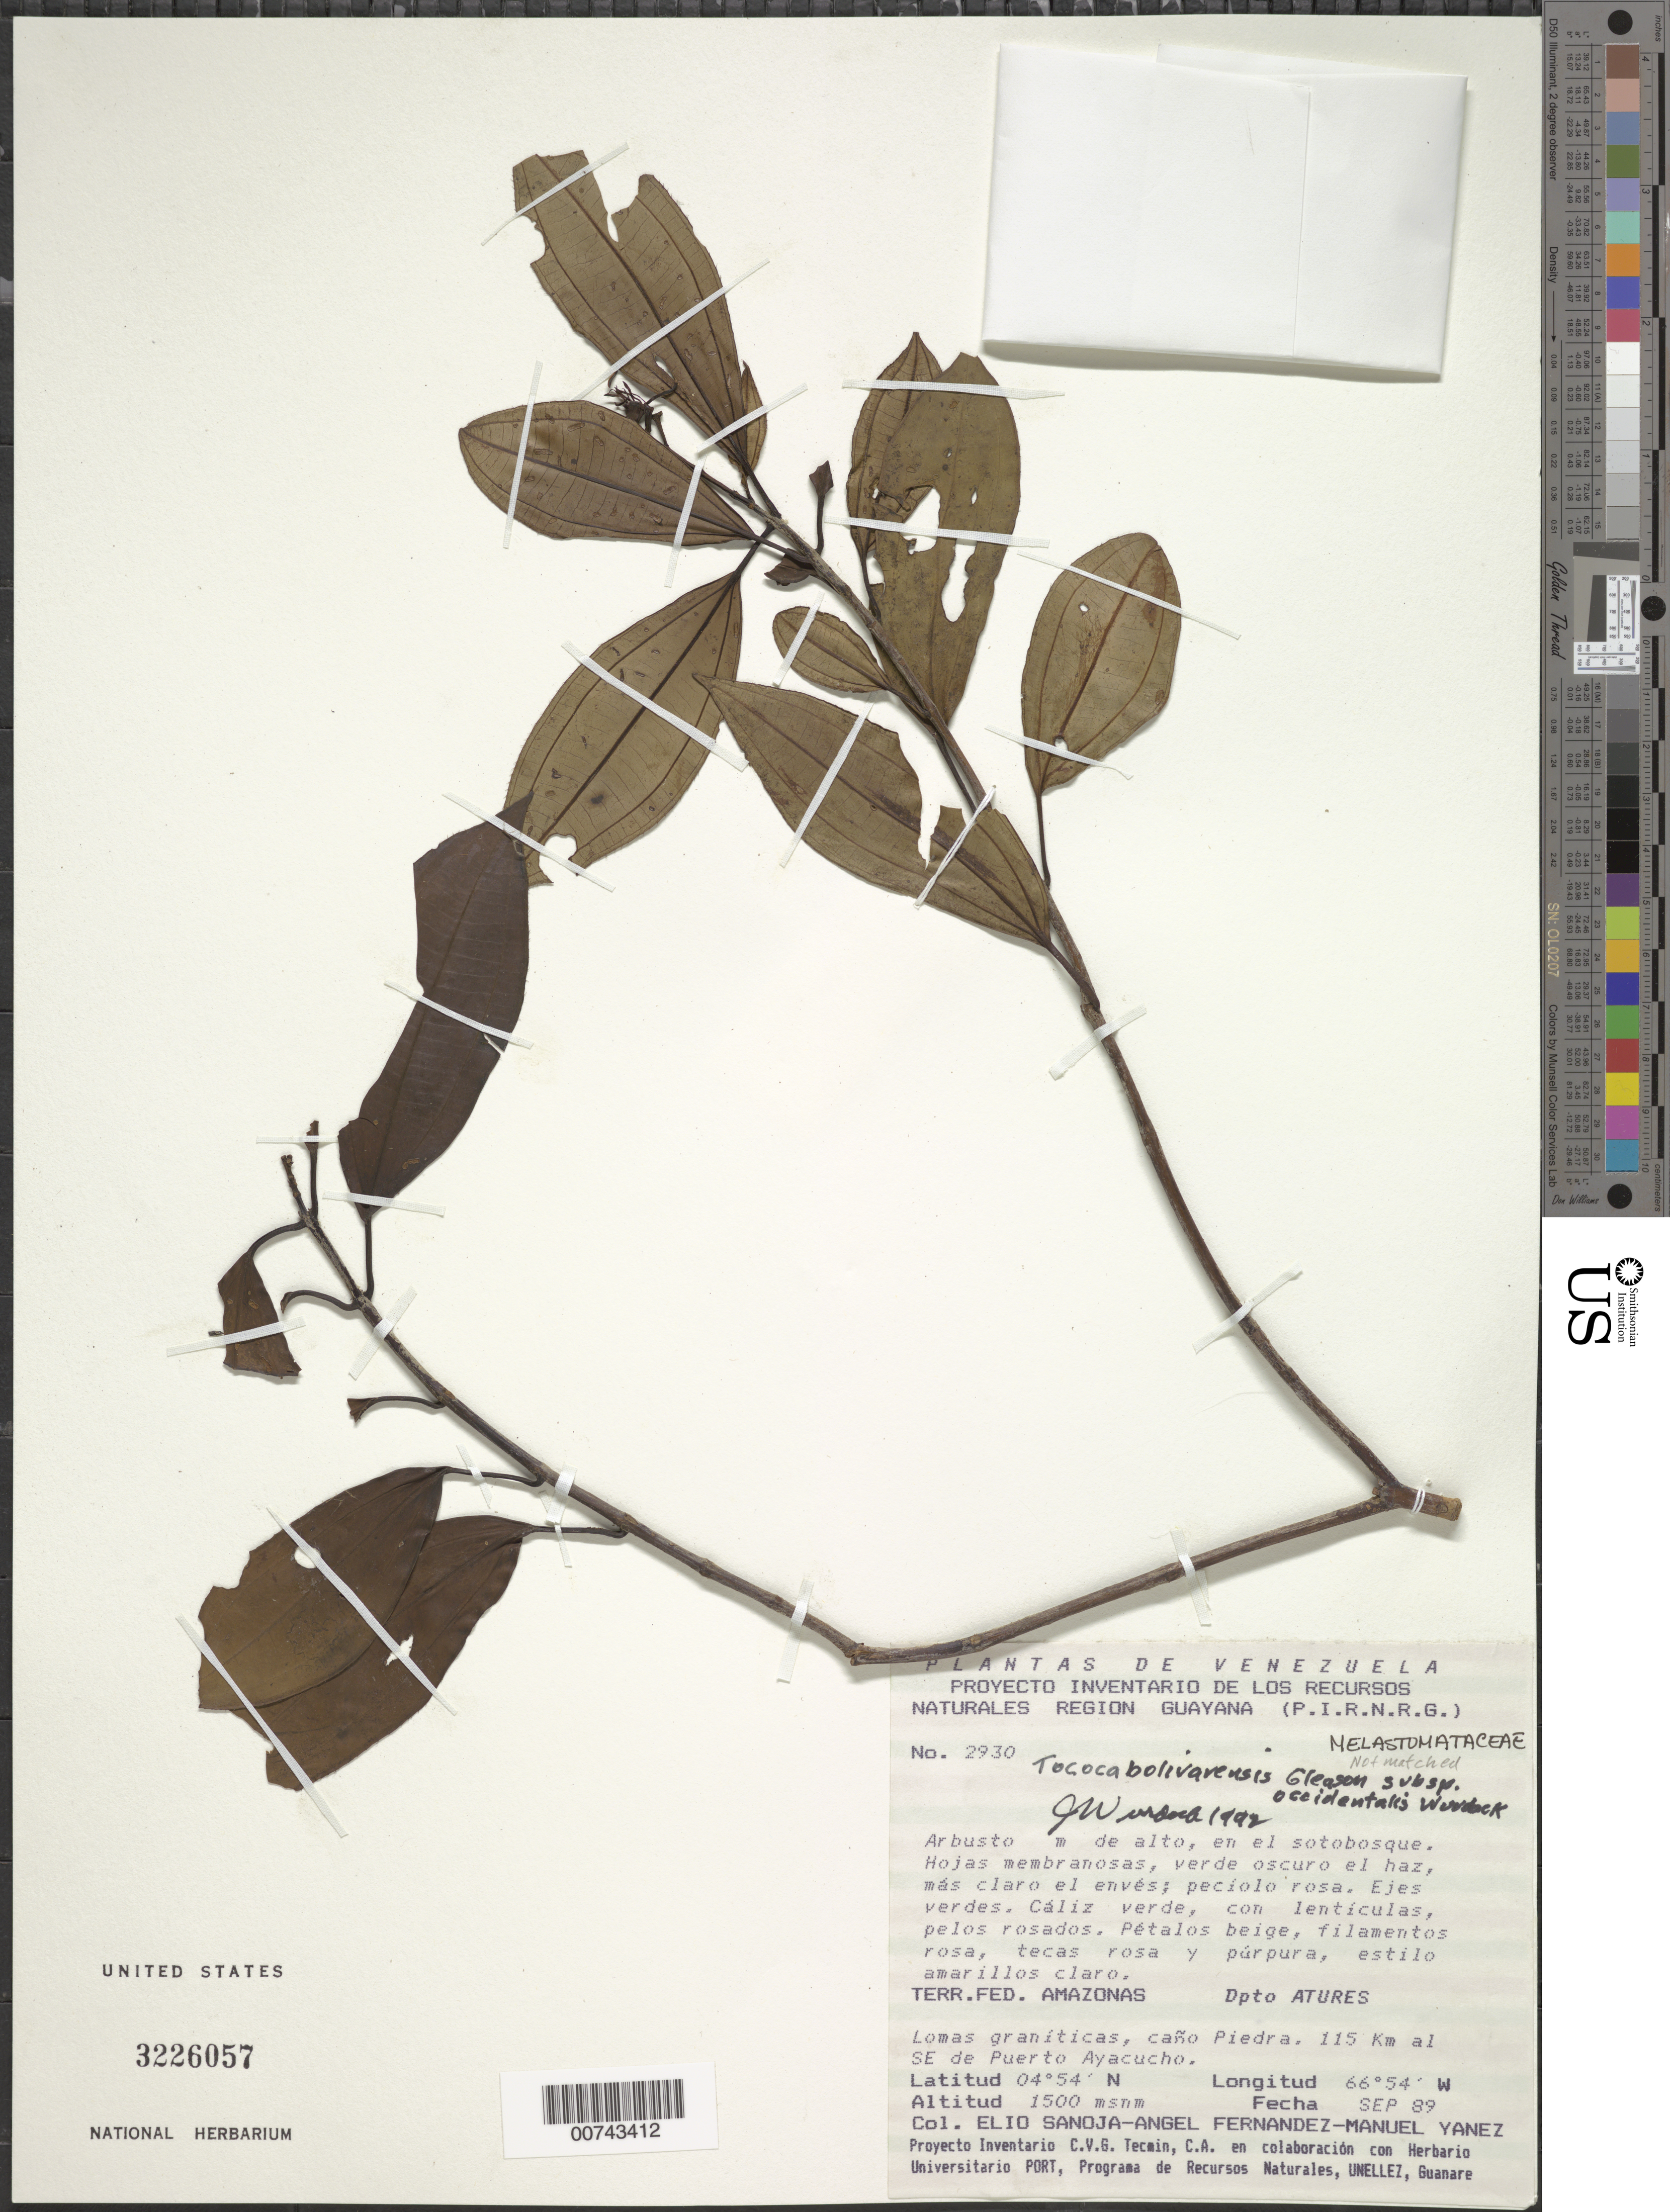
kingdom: Plantae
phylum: Tracheophyta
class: Magnoliopsida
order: Myrtales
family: Melastomataceae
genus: Tococa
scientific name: Tococa bolivarensis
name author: Gleason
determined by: Wurdack, John J., (US), US (UNITED STATES)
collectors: E. Sanoja, A. Fernandez & M. Yanez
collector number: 2930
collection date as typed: Sep-89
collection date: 1989-09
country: Venezuela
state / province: Amazonas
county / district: Atures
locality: Caño Piedra, 115 km SE de Puerto Ayacucho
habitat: Sotobosque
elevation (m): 1500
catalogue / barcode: US 3226057